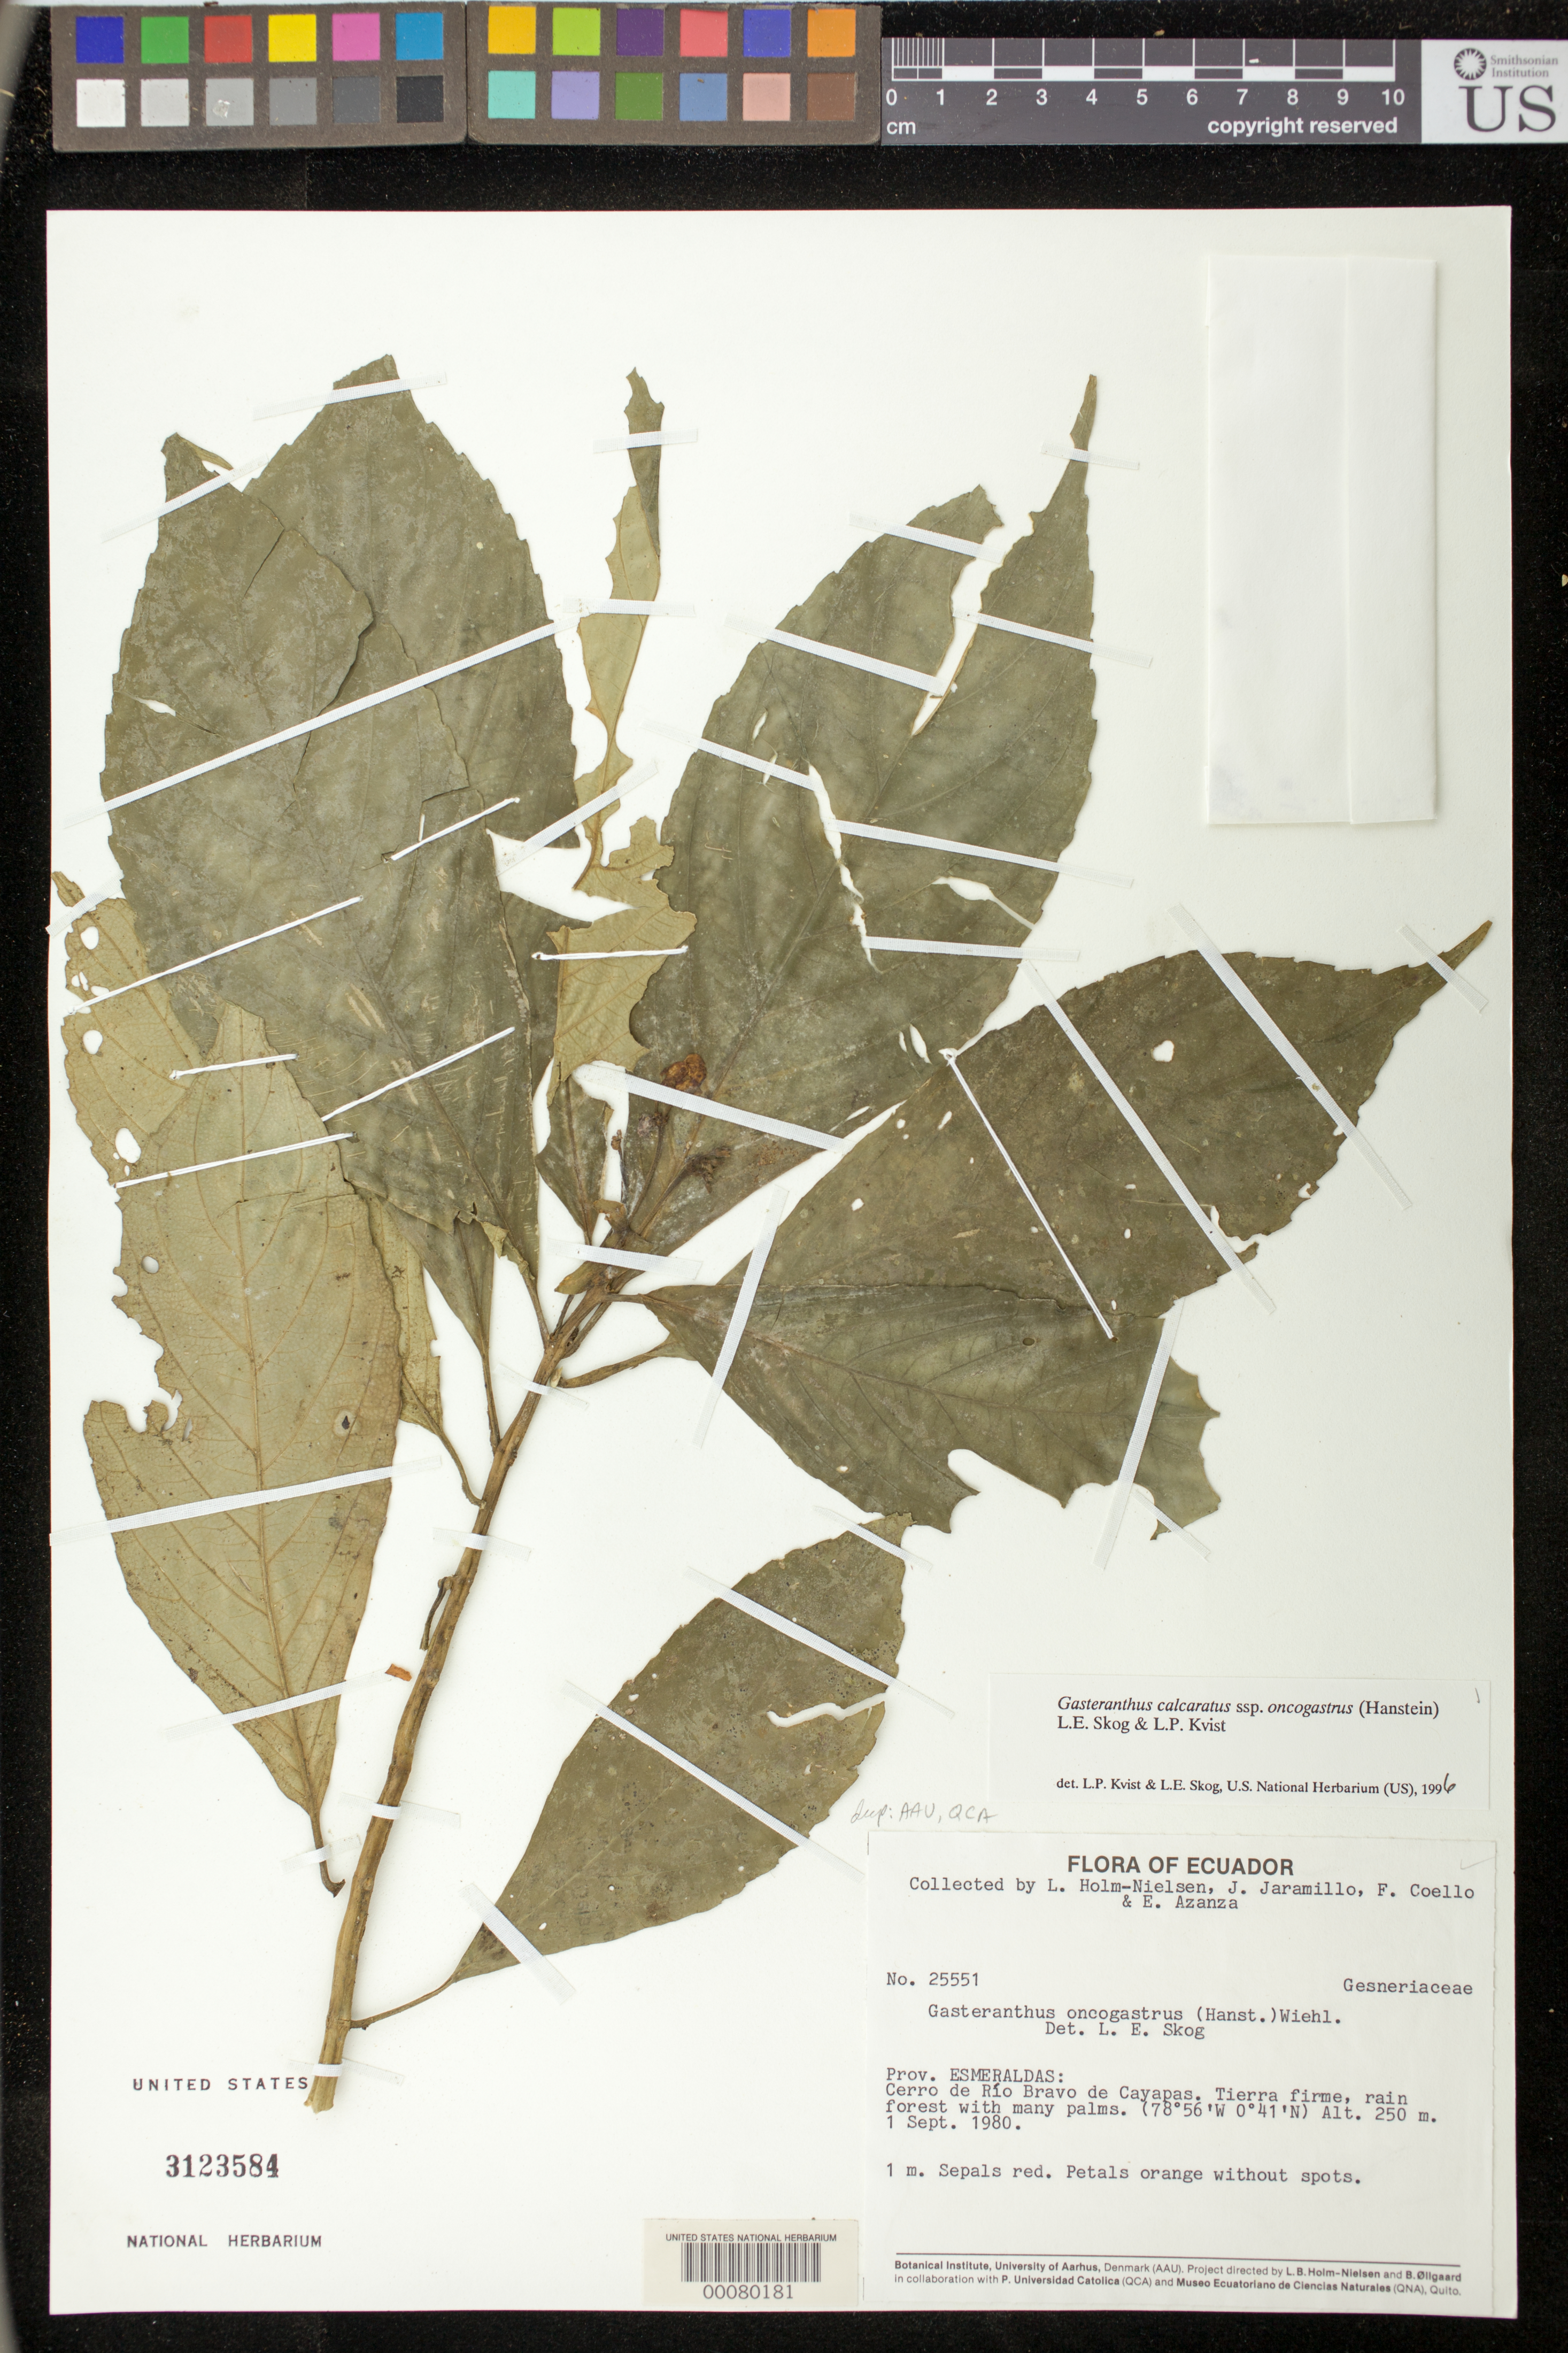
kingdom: Plantae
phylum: Tracheophyta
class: Magnoliopsida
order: Lamiales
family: Gesneriaceae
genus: Sinningia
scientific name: Sinningia incarnata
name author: (Aubl.) D.L. Denham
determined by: Skog, Laurence E.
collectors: L. B. Holm-Nielsen, J. L. Jaramillo, F. Coello & E. Azanza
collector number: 25551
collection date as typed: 01 Sep 1980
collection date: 1980-09-01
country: Ecuador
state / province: Esmeraldas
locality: Cerro de Río Bravo de Cayapas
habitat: Tierra firme, rain forest with many palms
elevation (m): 250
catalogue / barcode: US 3123584